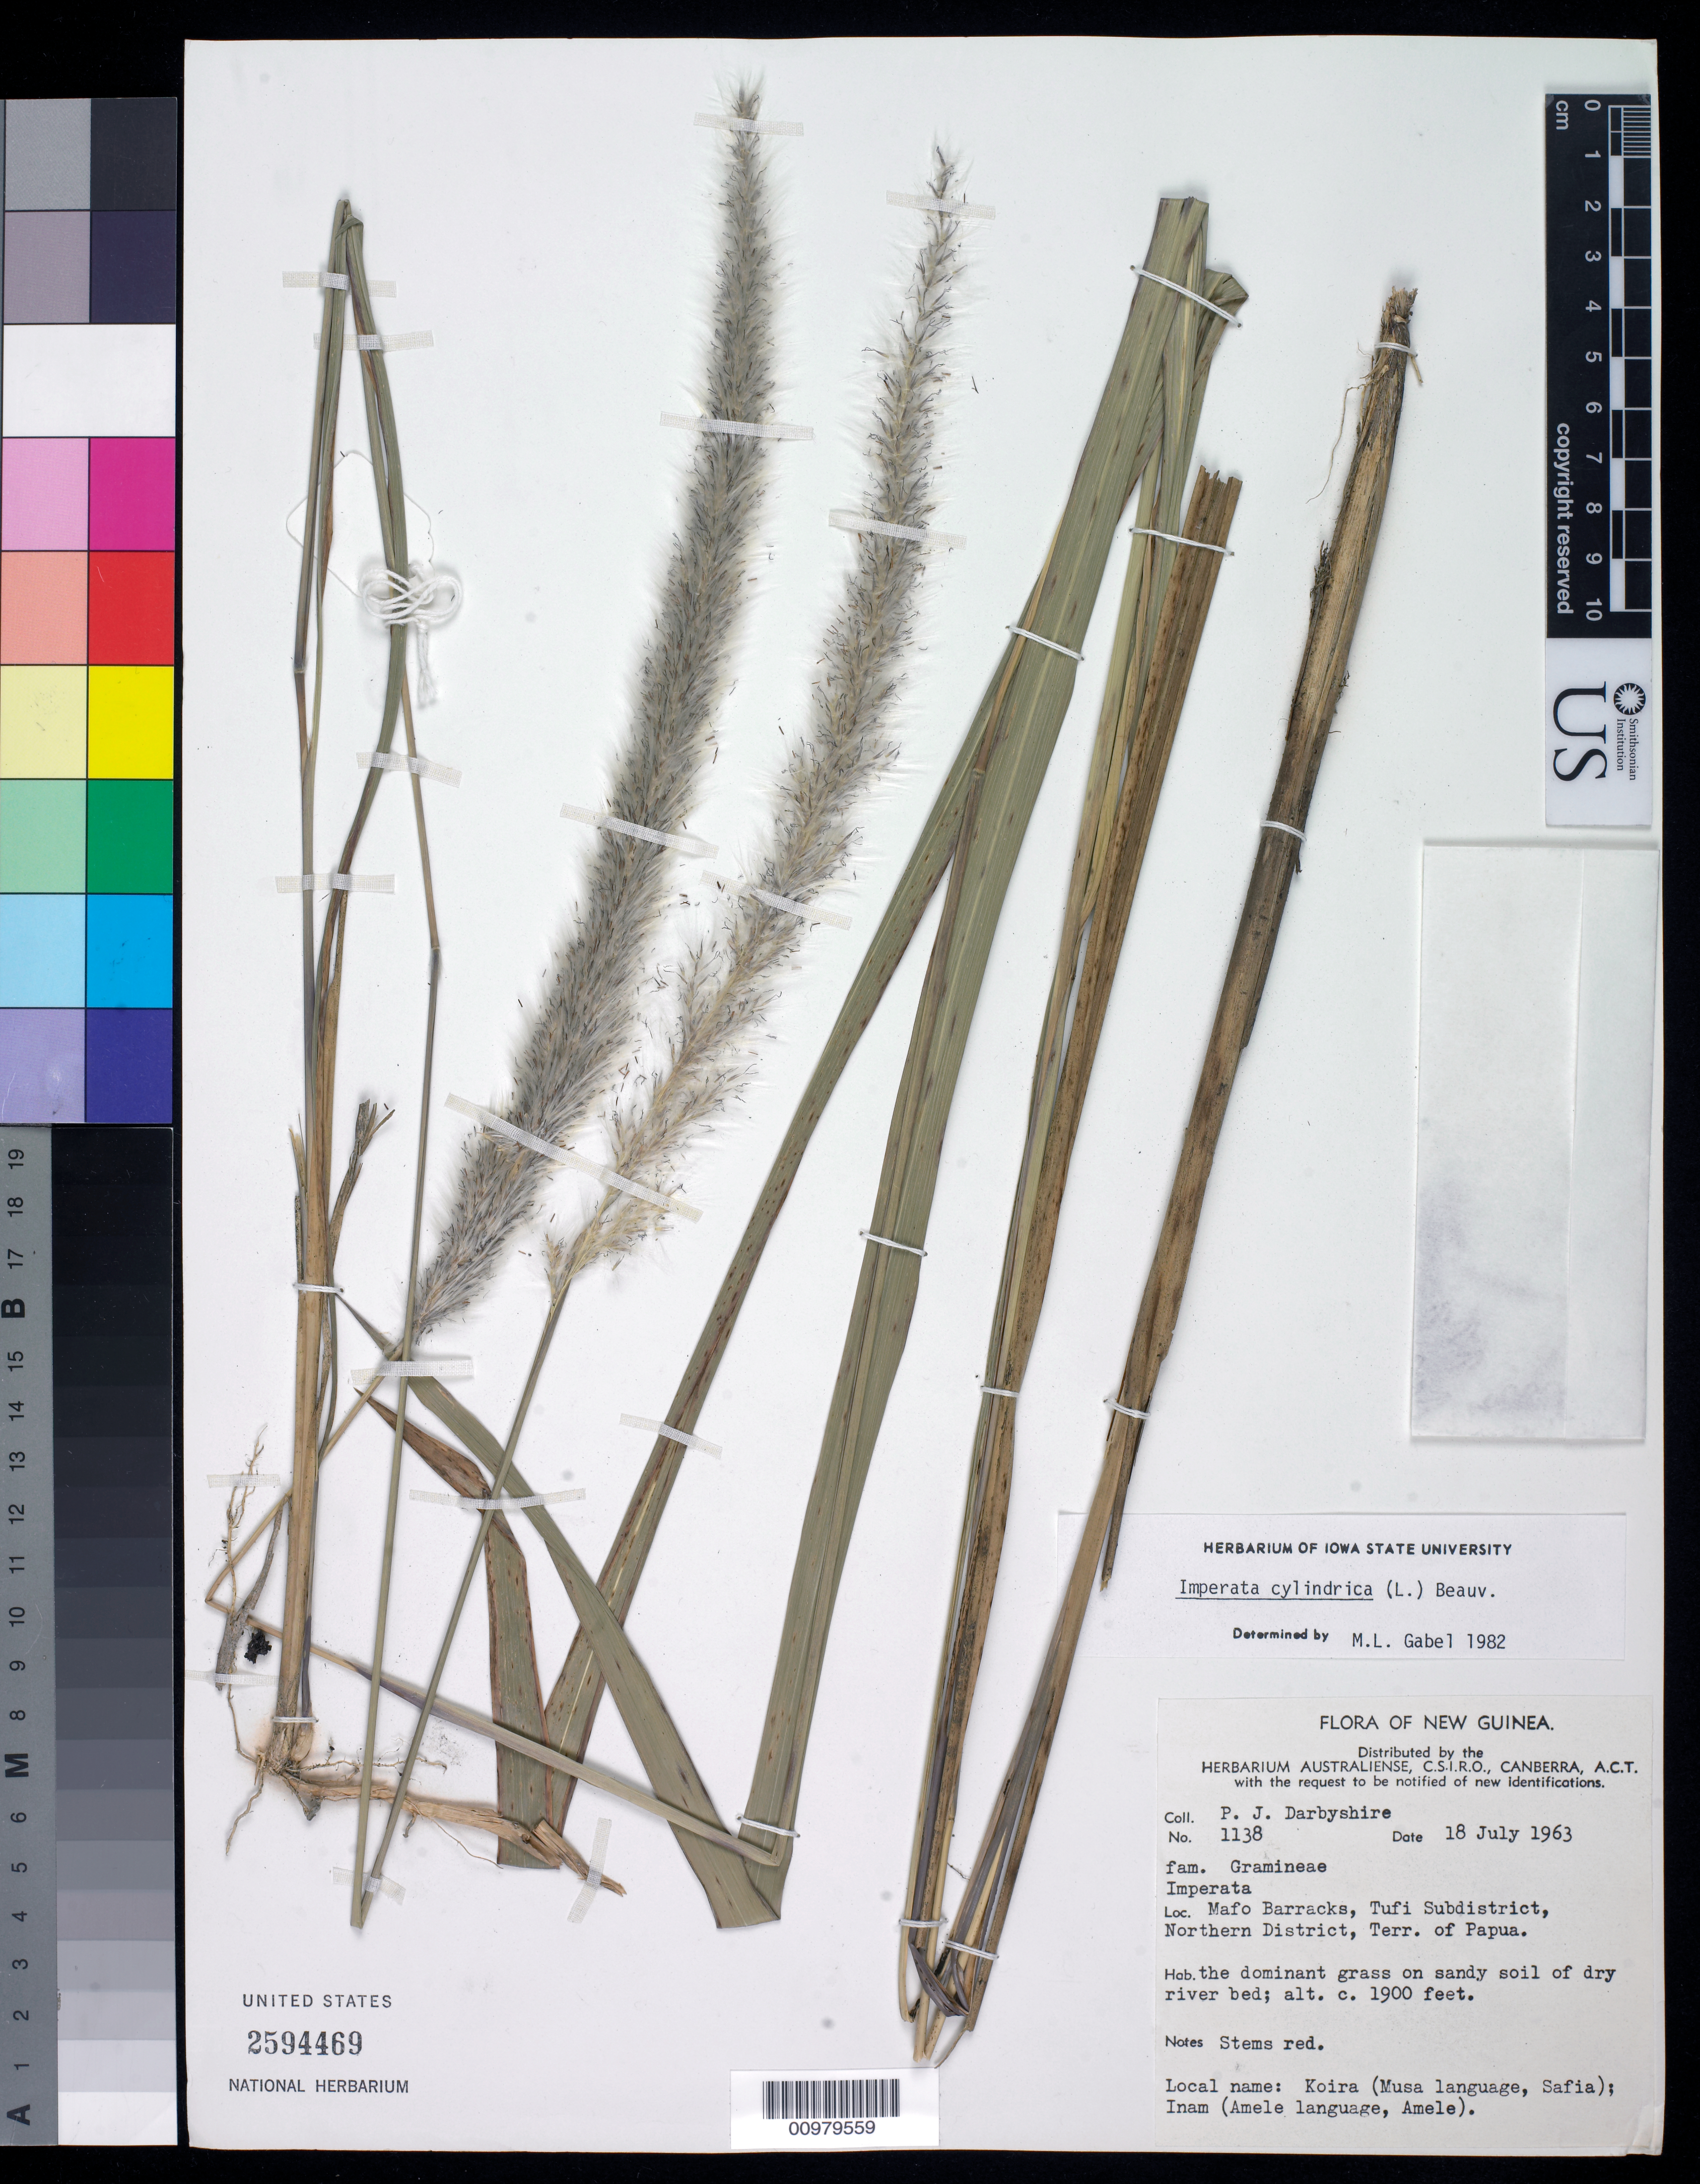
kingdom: Plantae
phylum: Tracheophyta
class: Liliopsida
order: Poales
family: Poaceae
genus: Imperata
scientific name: Imperata cylindrica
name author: (L.) P. Beauv.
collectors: P. Darbyshire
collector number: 1138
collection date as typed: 18 Jul 1963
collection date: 1963-07-18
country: Papua New Guinea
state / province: Northern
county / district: Tufi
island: New Guinea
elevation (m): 579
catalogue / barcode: US 2594469